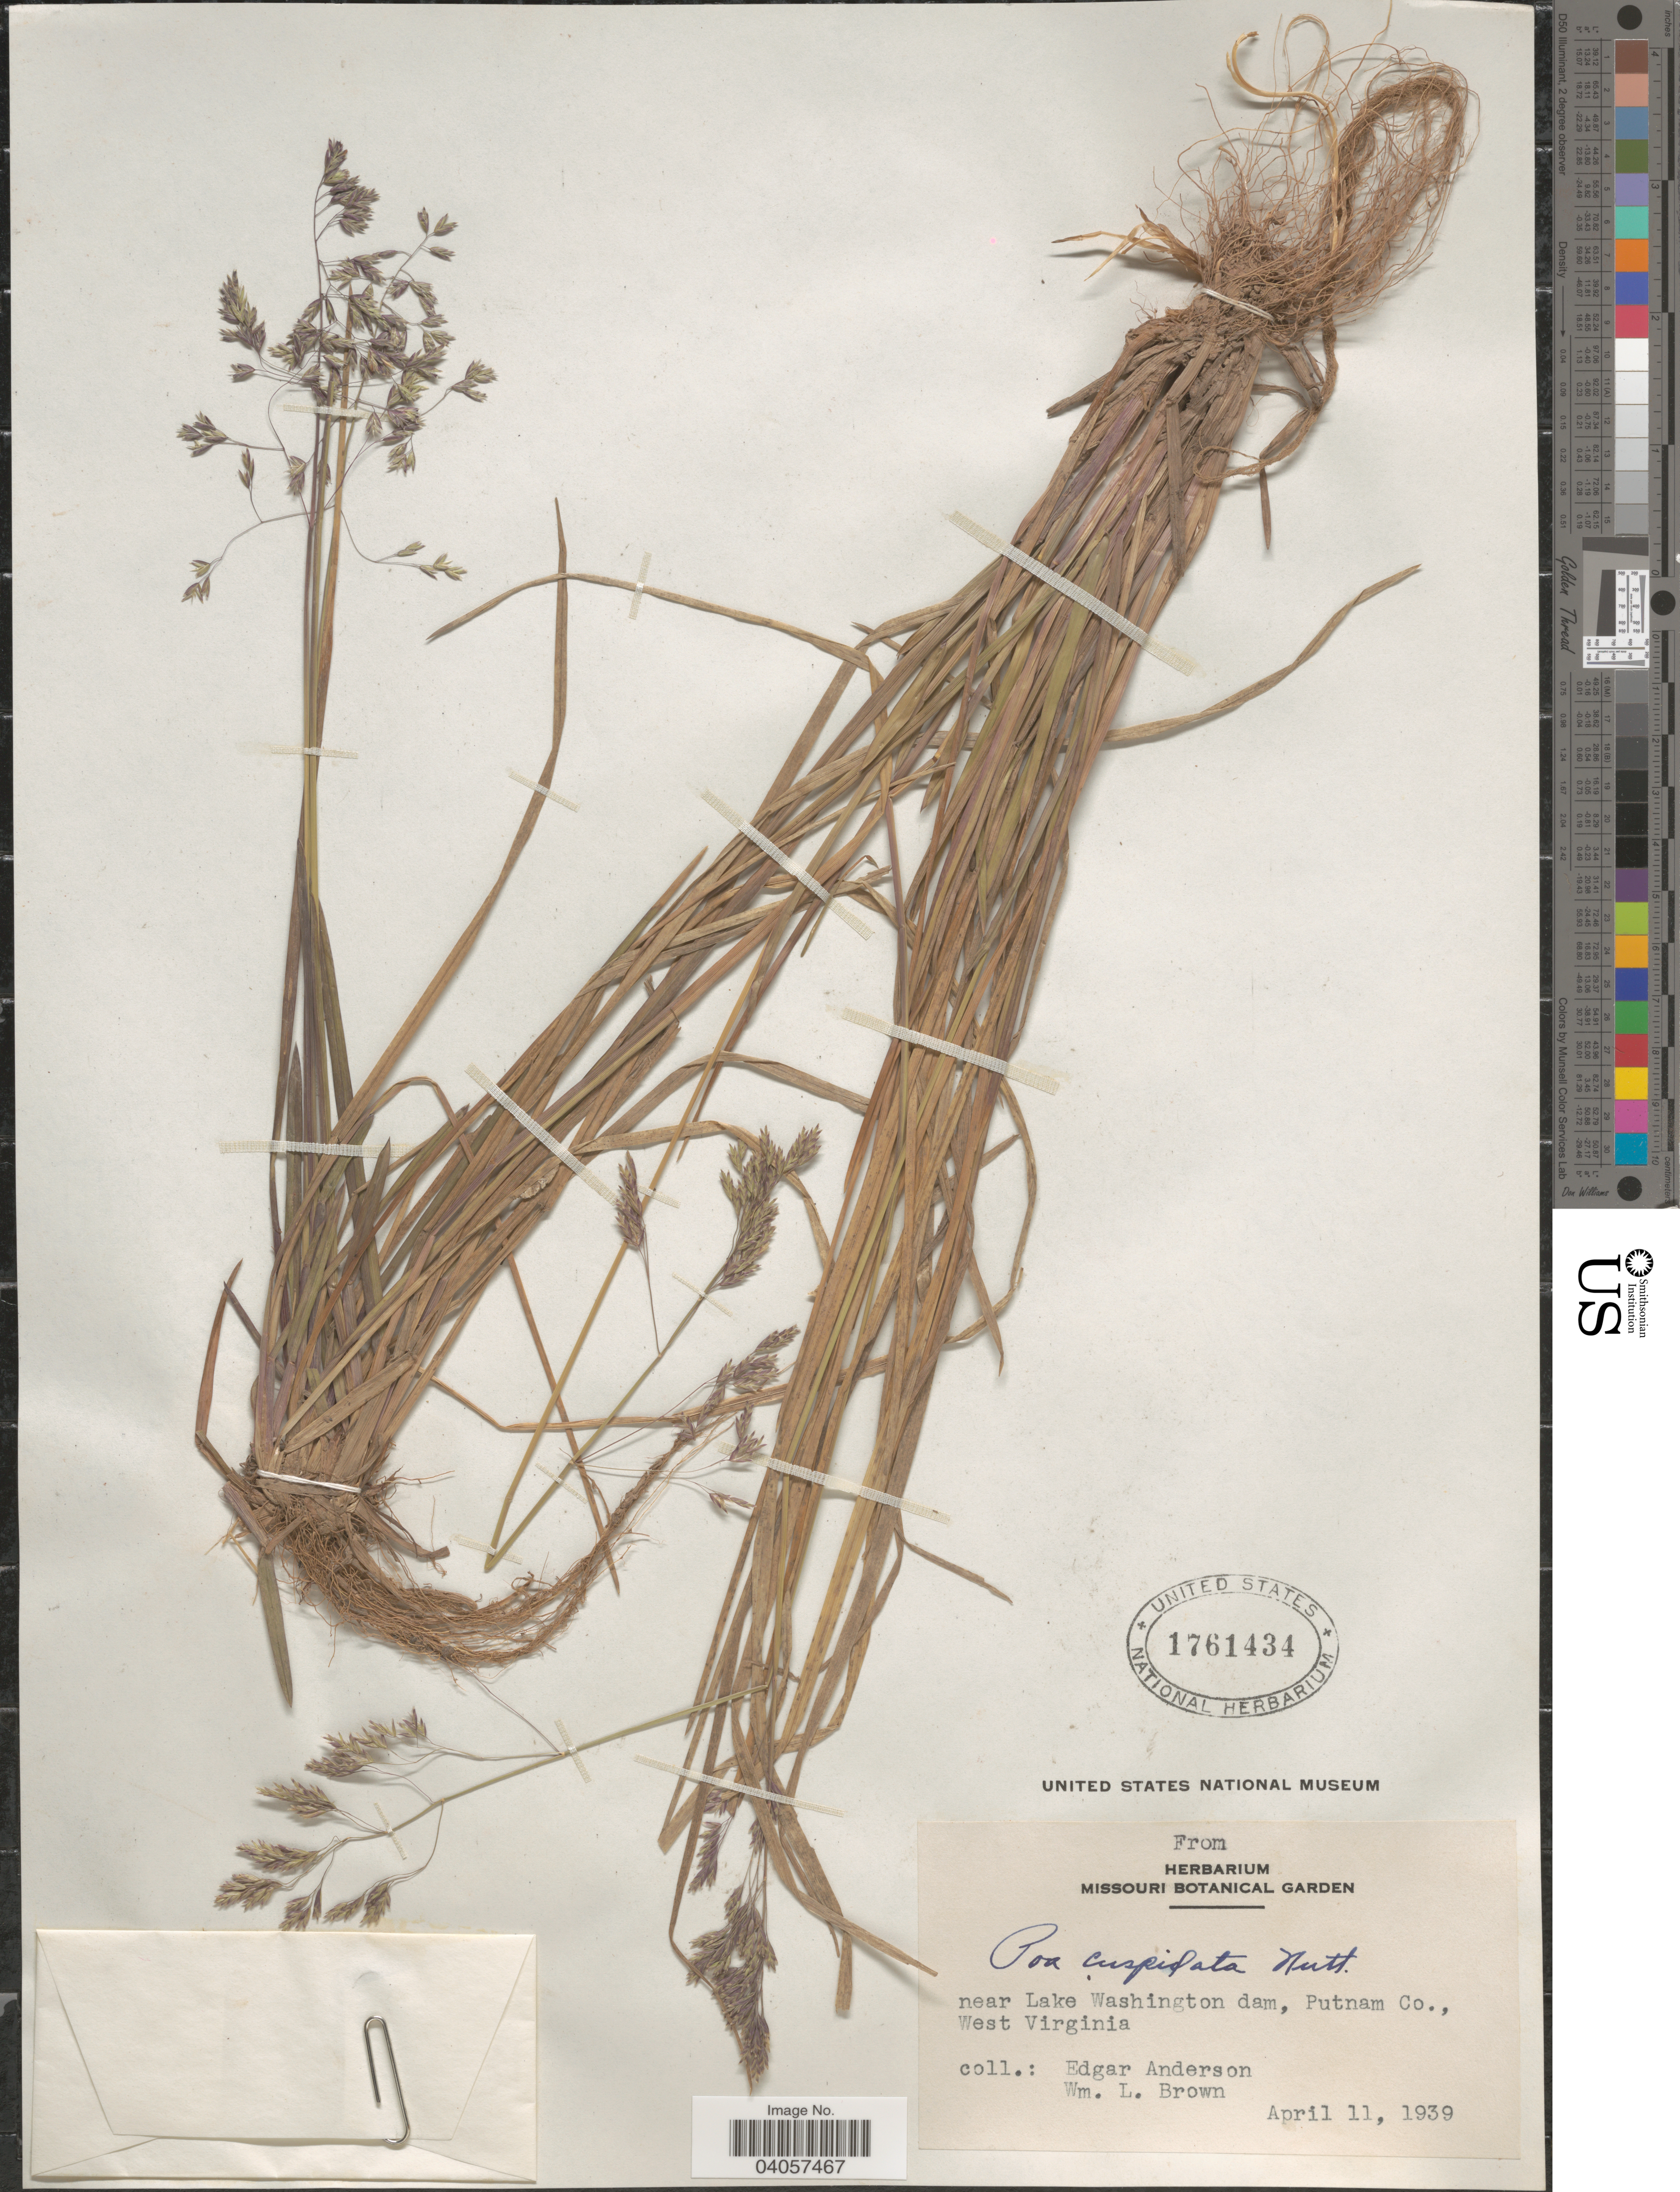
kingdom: Plantae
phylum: Tracheophyta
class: Liliopsida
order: Poales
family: Poaceae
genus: Poa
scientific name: Poa cuspidata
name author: Nutt.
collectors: E. S. Anderson & W. L. Brown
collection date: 1939-04-11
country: United States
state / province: West Virginia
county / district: Putnam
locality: Near Lake Washington dam, Putnam Co.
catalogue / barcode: US 1761434